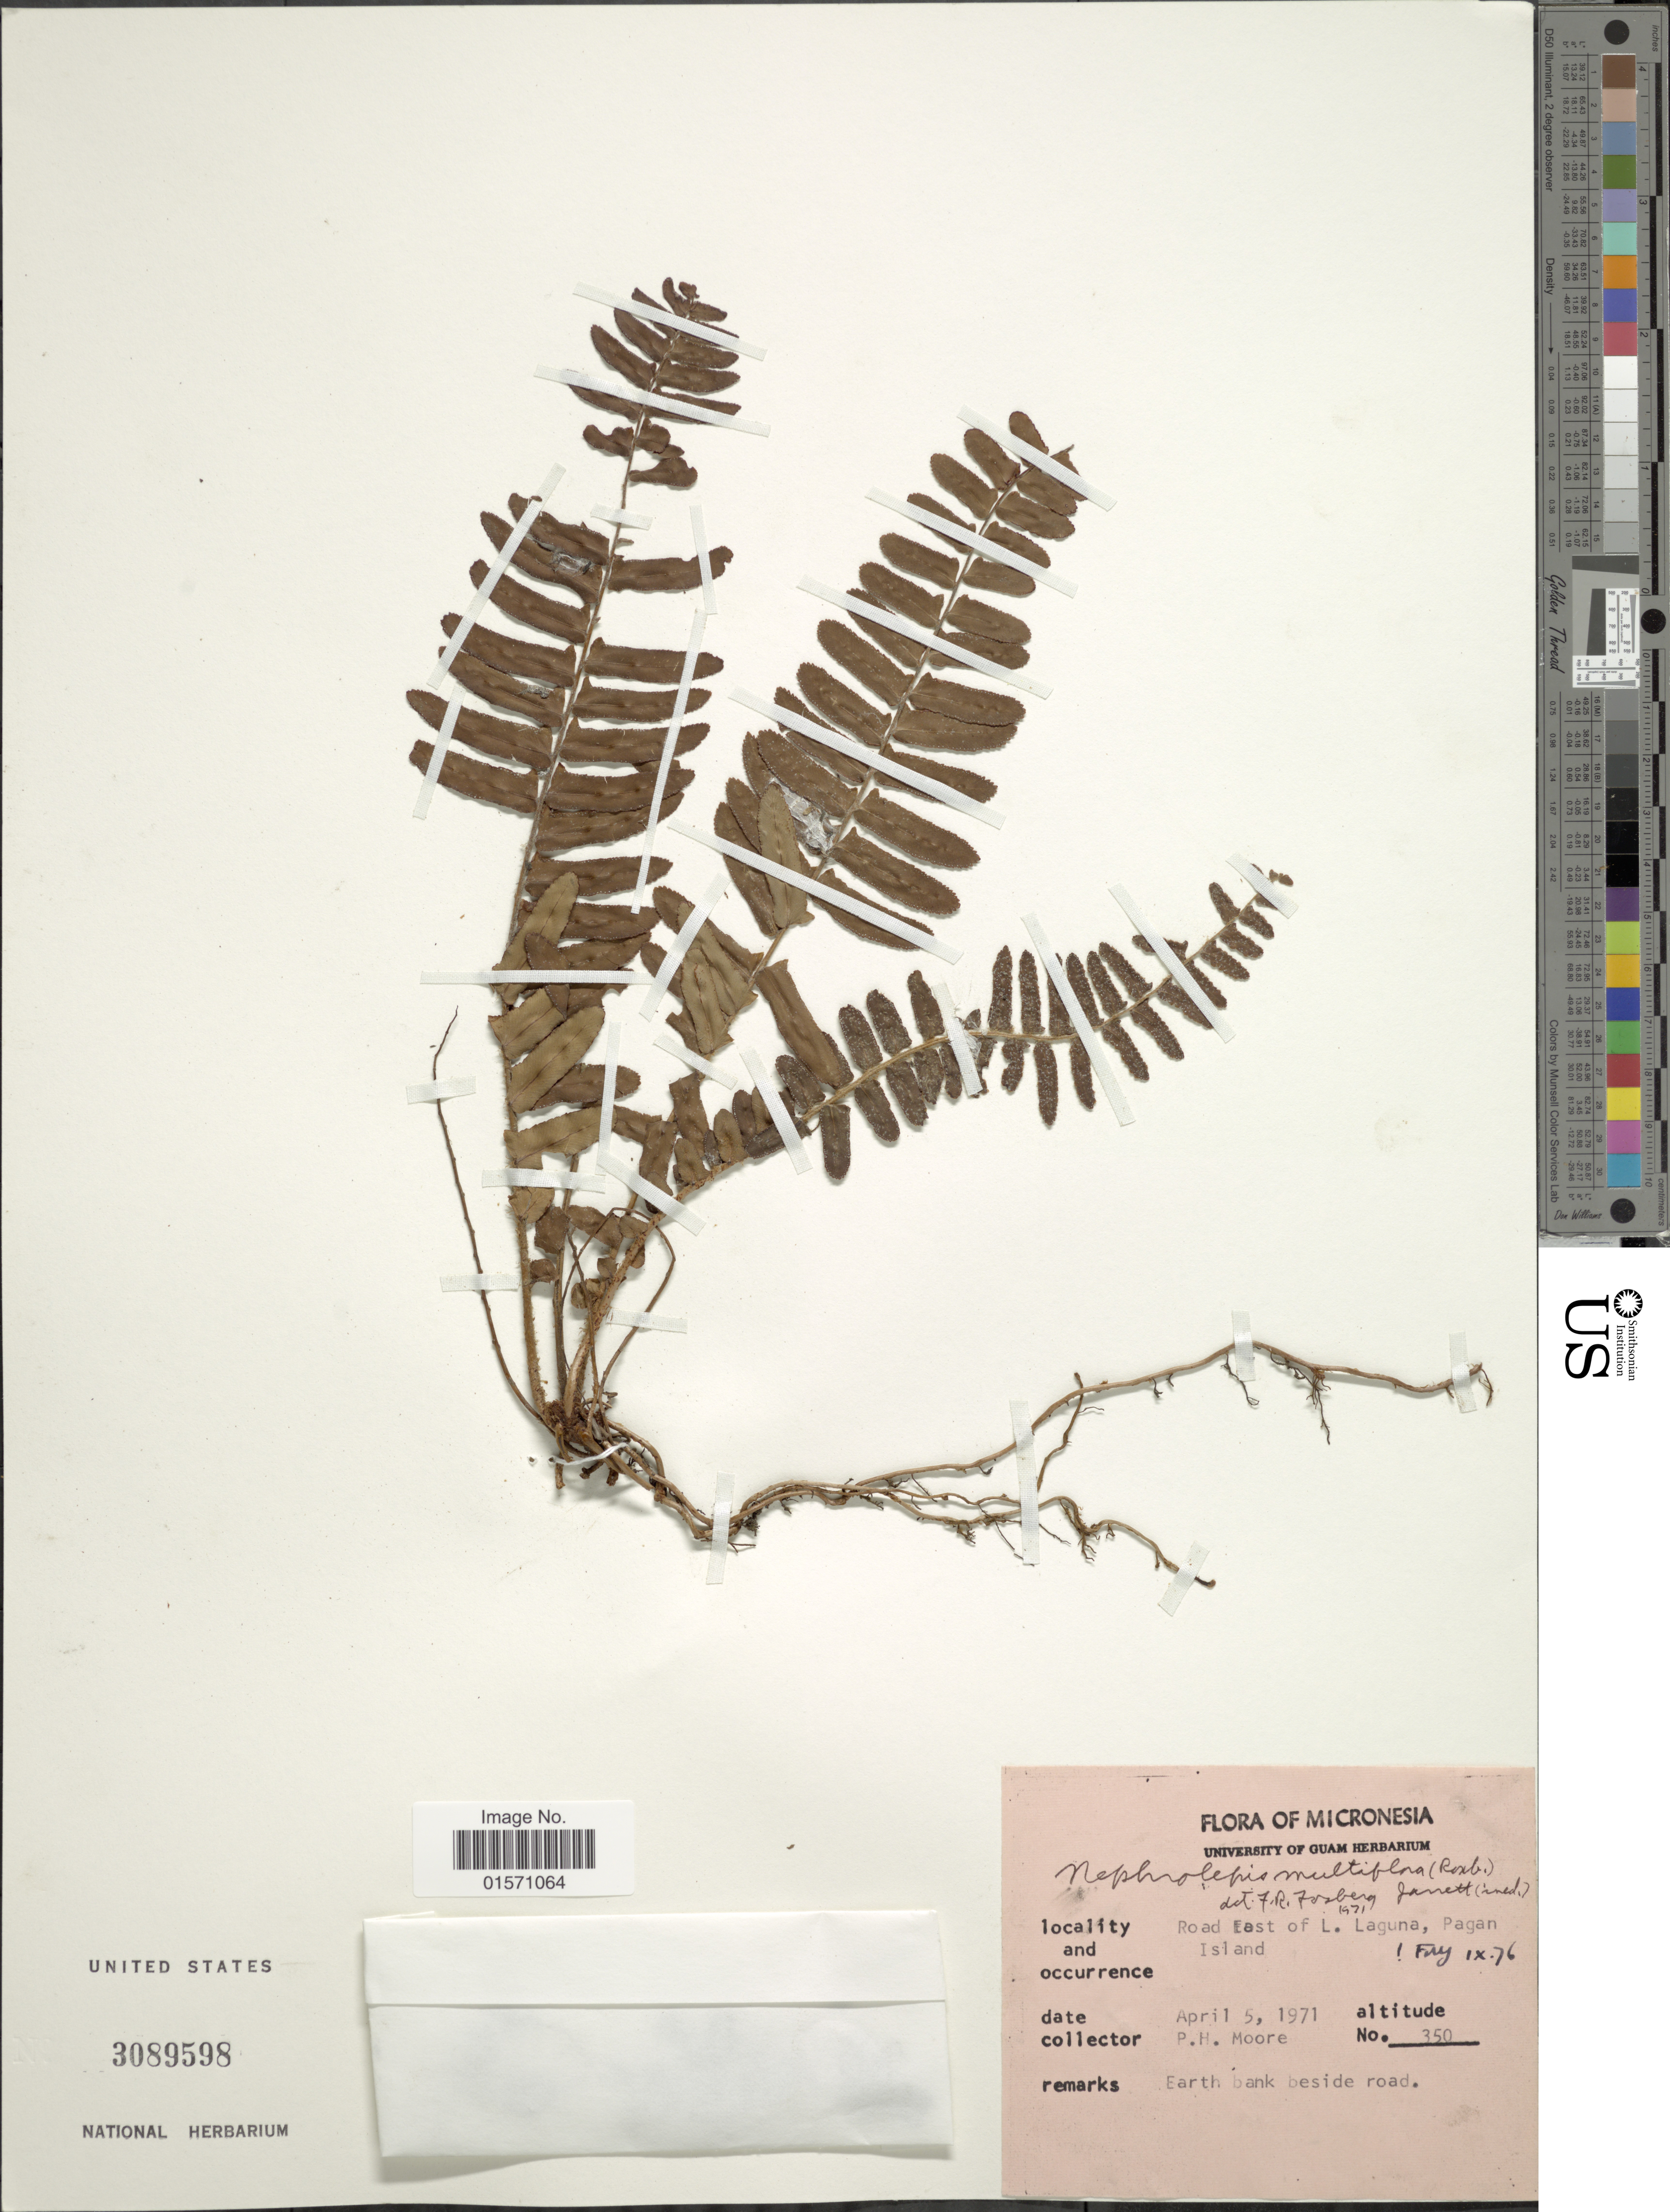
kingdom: Plantae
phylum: Tracheophyta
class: Polypodiopsida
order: Polypodiales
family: Nephrolepidaceae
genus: Nephrolepis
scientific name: Nephrolepis multiflora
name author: (Roxb.) F.M. Jarrett ex C.V. Morton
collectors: P. H. Moore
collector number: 350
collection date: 1971-04-05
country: Northern Mariana Islands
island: Pagan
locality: Road East of L. Laguna, Pagan Island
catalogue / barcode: US 3089598